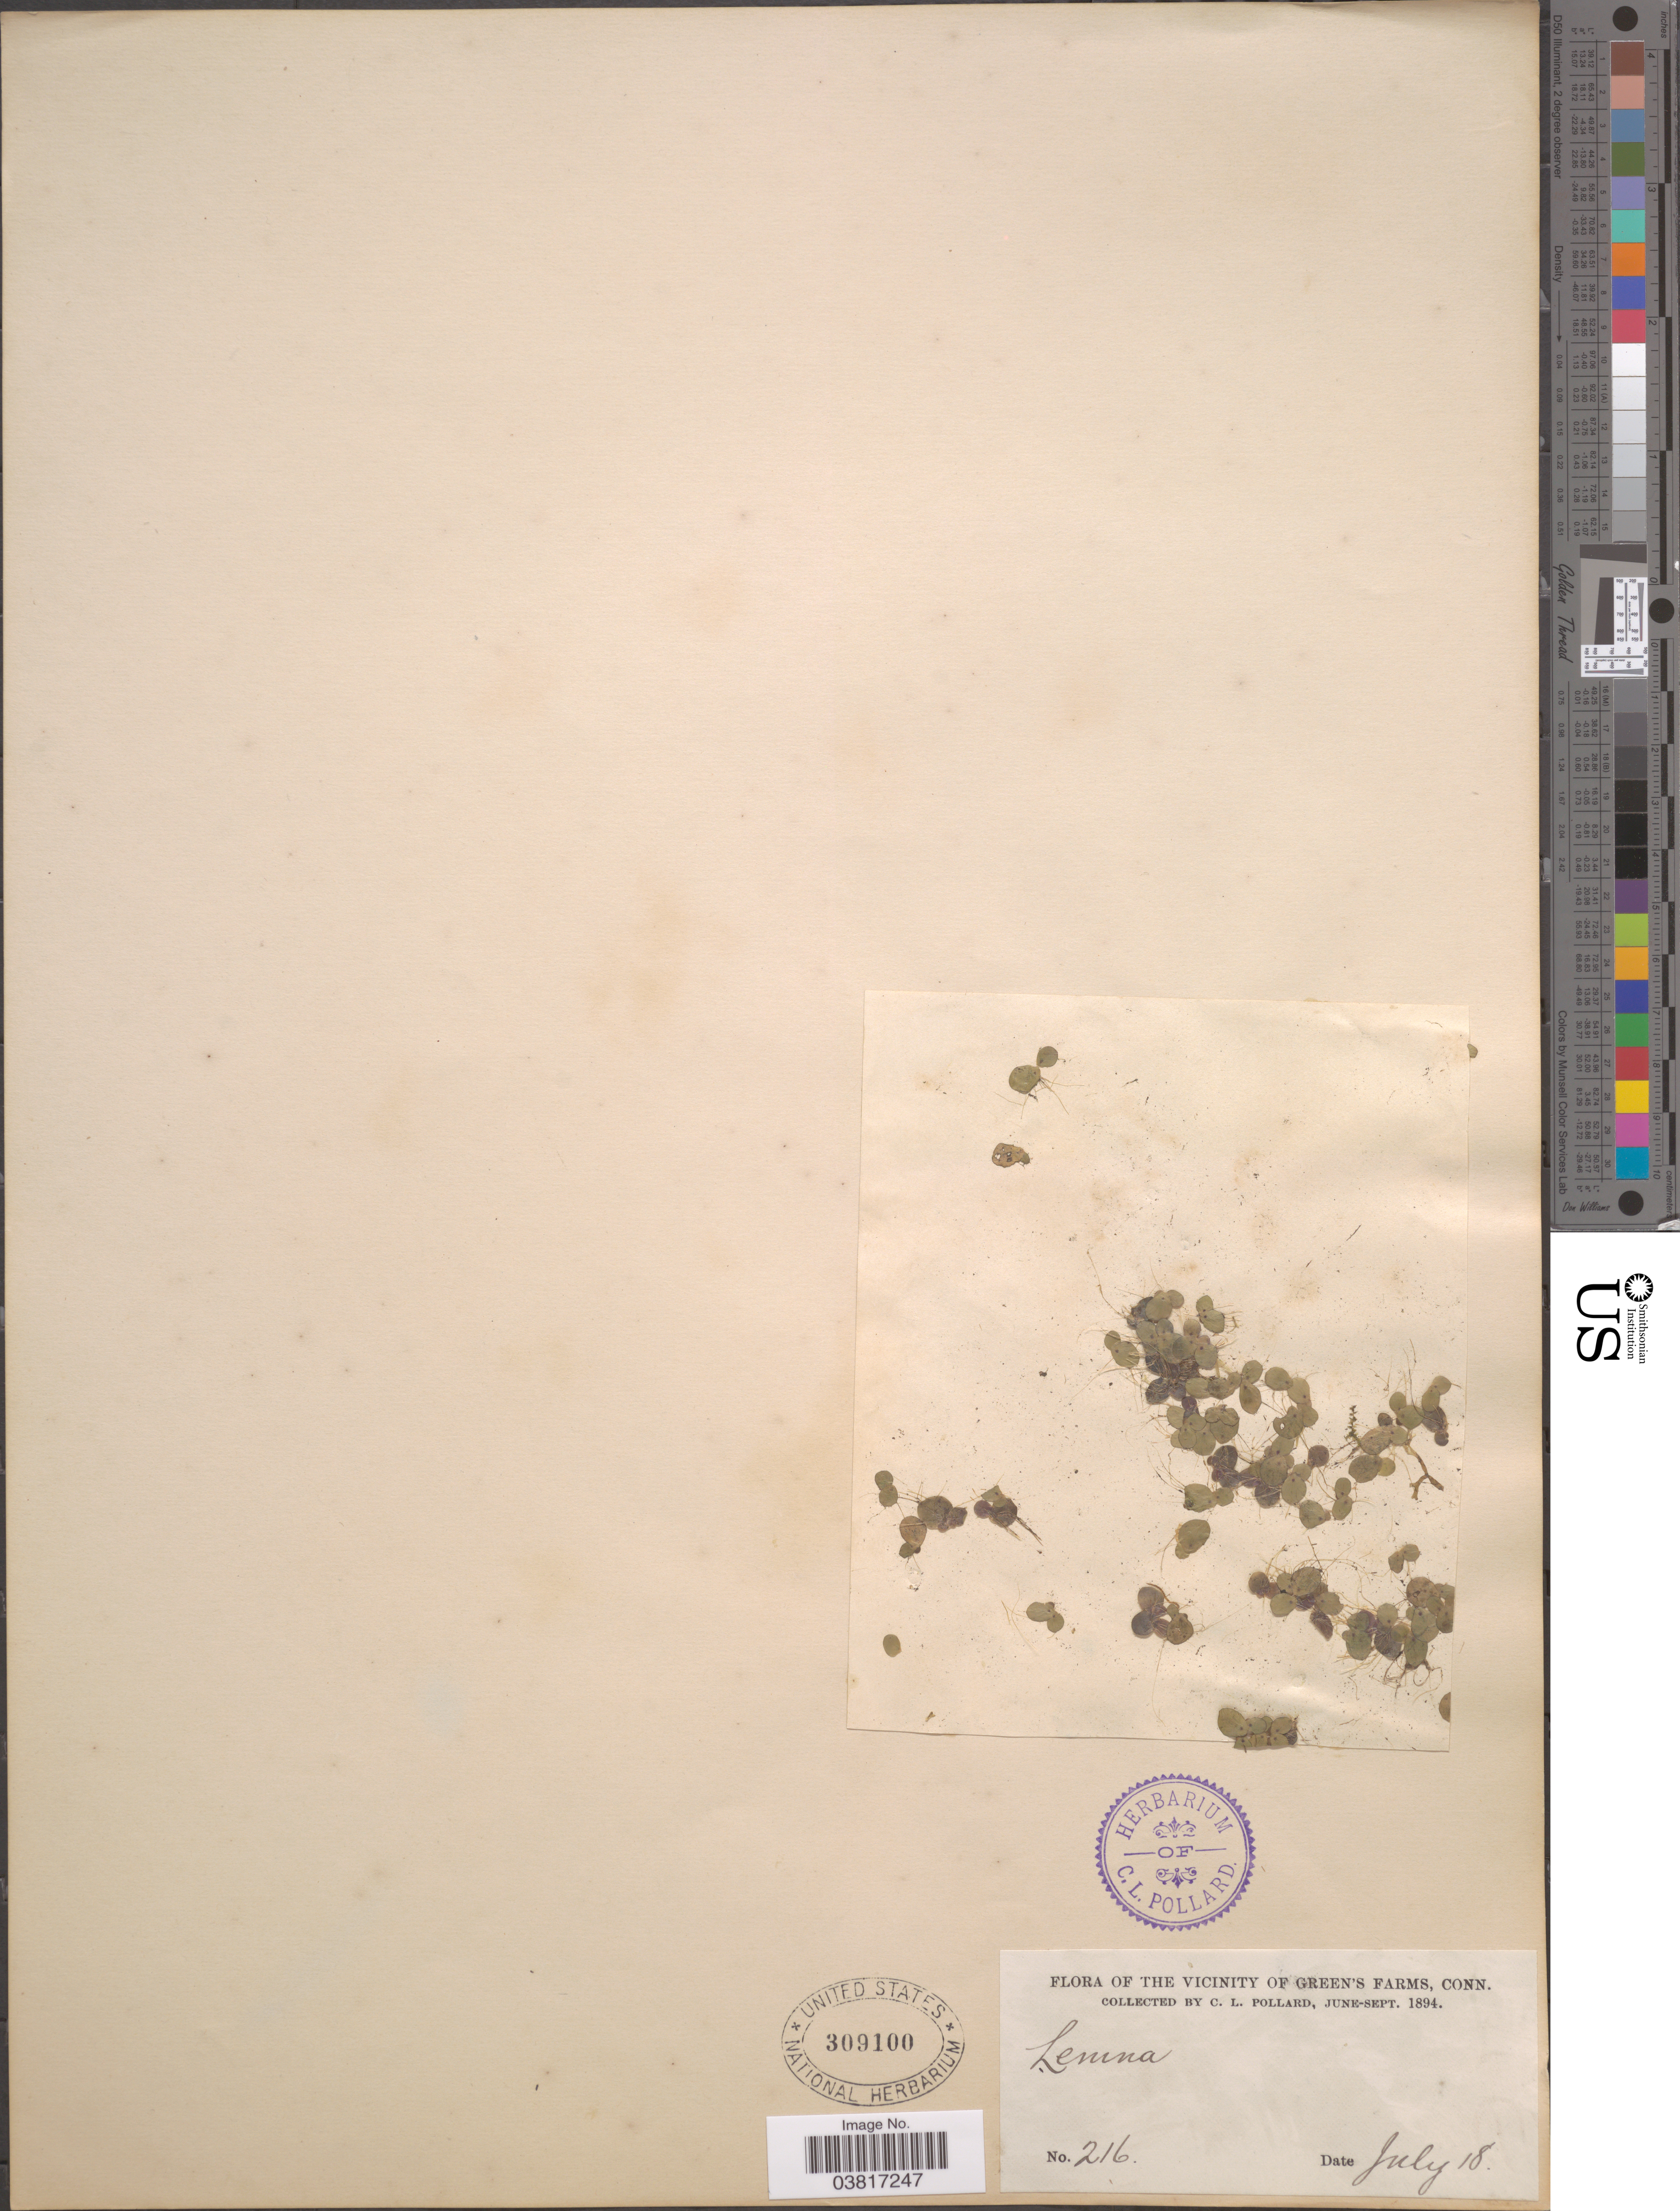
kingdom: Plantae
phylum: Tracheophyta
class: Liliopsida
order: Alismatales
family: Araceae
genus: Spirodela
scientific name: Spirodela polyrrhiza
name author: (L.) Schleid.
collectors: C. L. Pollard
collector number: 216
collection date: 1894-07-18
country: United States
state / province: Connecticut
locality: Vicinity of Green's Farms.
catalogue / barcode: US 309100